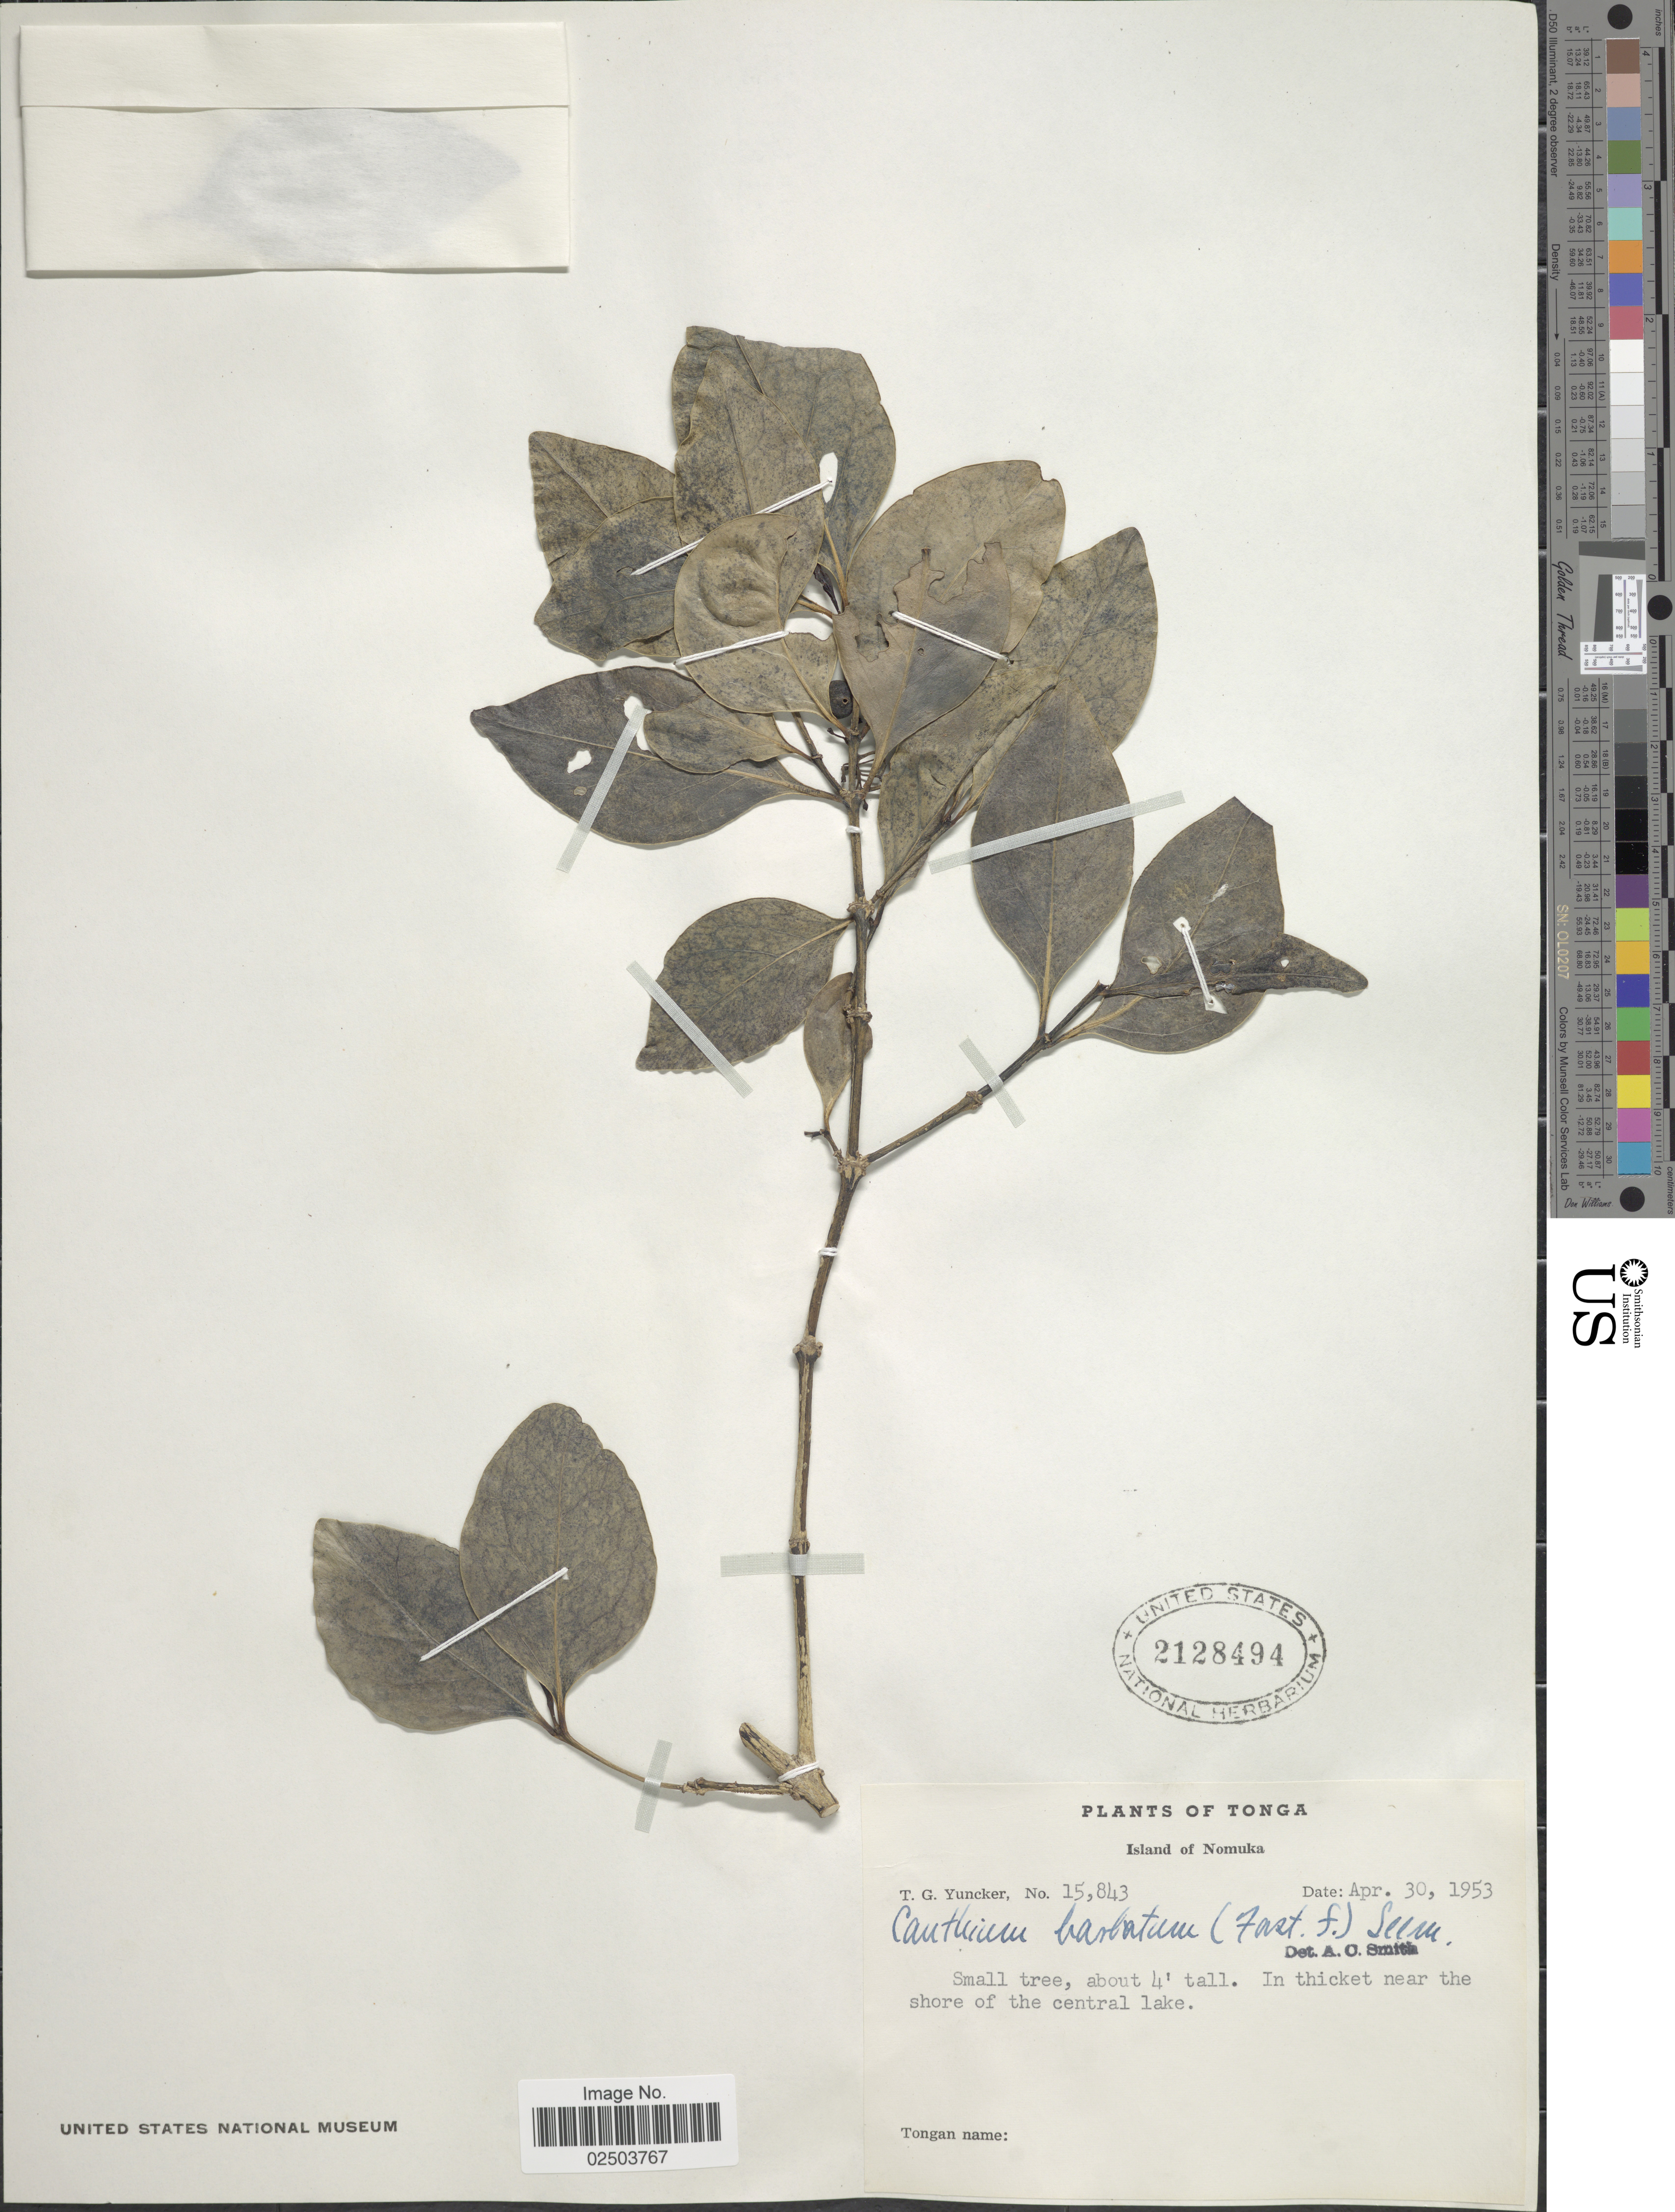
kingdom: Plantae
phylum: Tracheophyta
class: Magnoliopsida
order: Gentianales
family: Rubiaceae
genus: Canthium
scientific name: Canthium barbatum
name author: (G. Forst.) Seem.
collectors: T. G. Yuncker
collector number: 15843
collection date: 1953-04-30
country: Tonga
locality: Island of Nomuka, In thicket near the shore of the central lake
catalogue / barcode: US 2128494